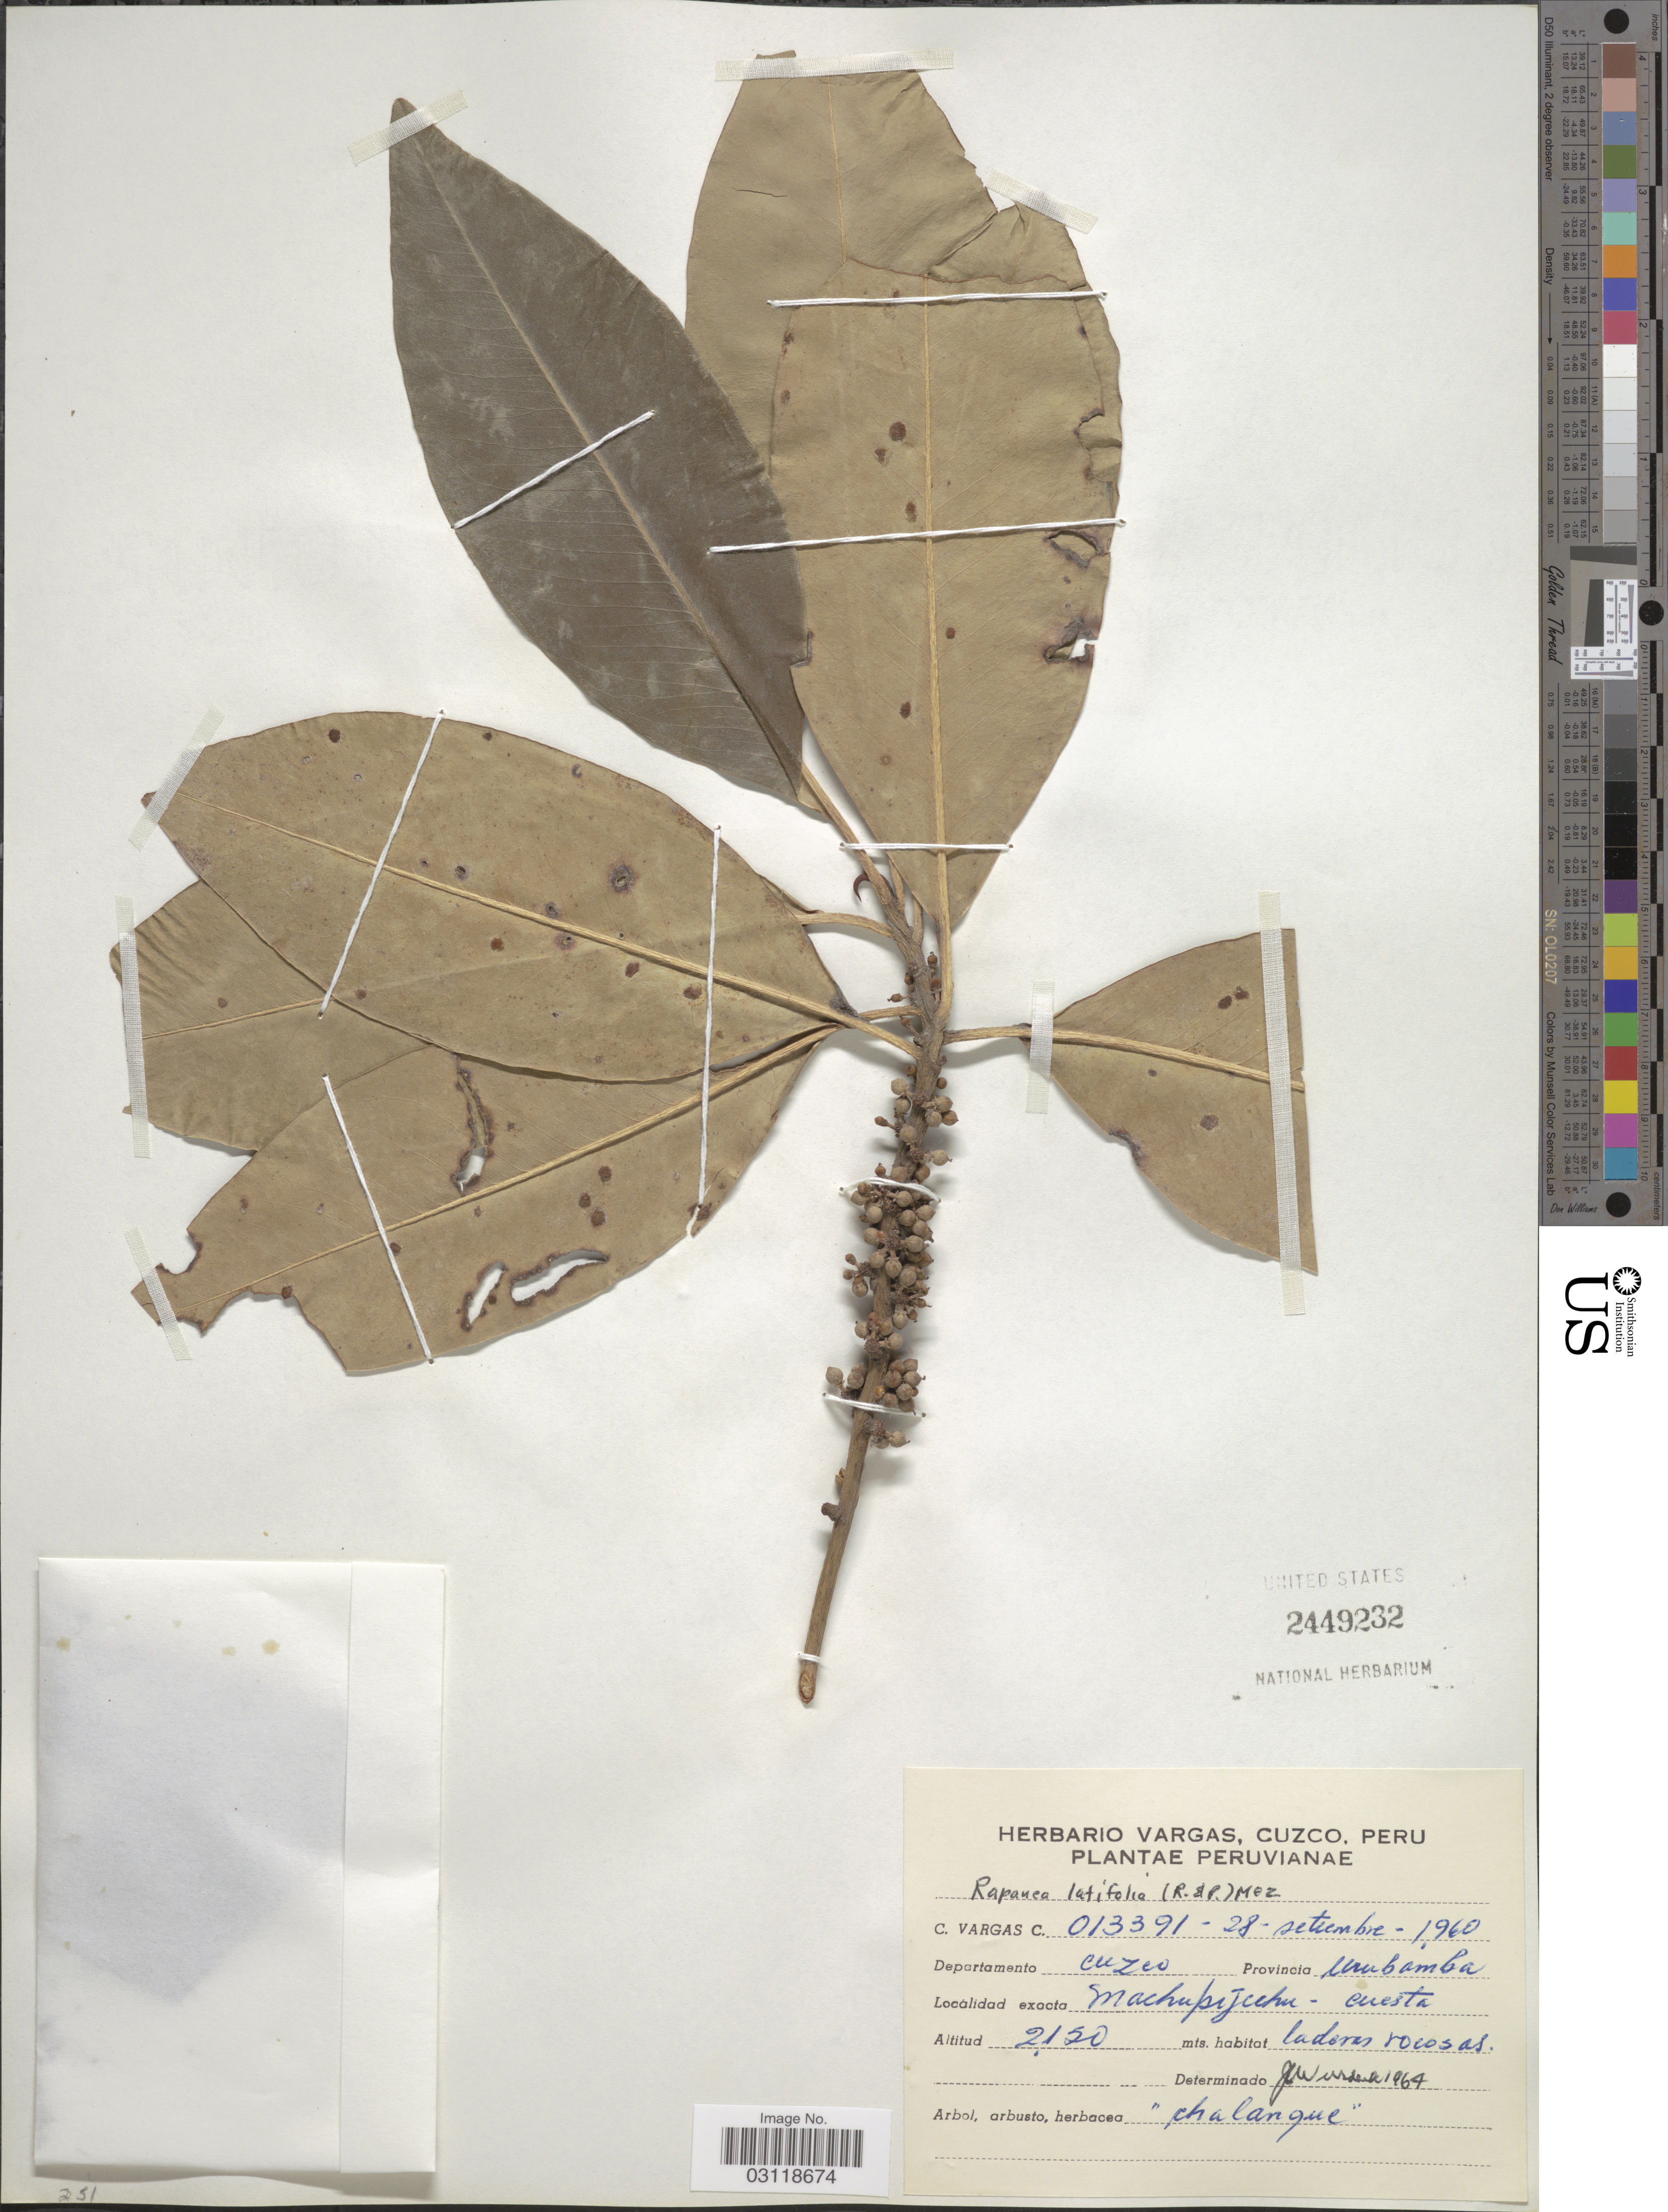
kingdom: Plantae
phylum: Tracheophyta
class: Magnoliopsida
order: Ericales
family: Primulaceae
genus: Rapanea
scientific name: Rapanea latifolia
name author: (Ruiz & Pav.) Mez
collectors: C. Vargas Calderón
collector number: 013391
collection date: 1960-09-28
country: Peru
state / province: Cusco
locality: Departamento Cuzco. Provincia Urubamba. Machupijichu - cuesta.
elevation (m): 2150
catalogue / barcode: US 2449232